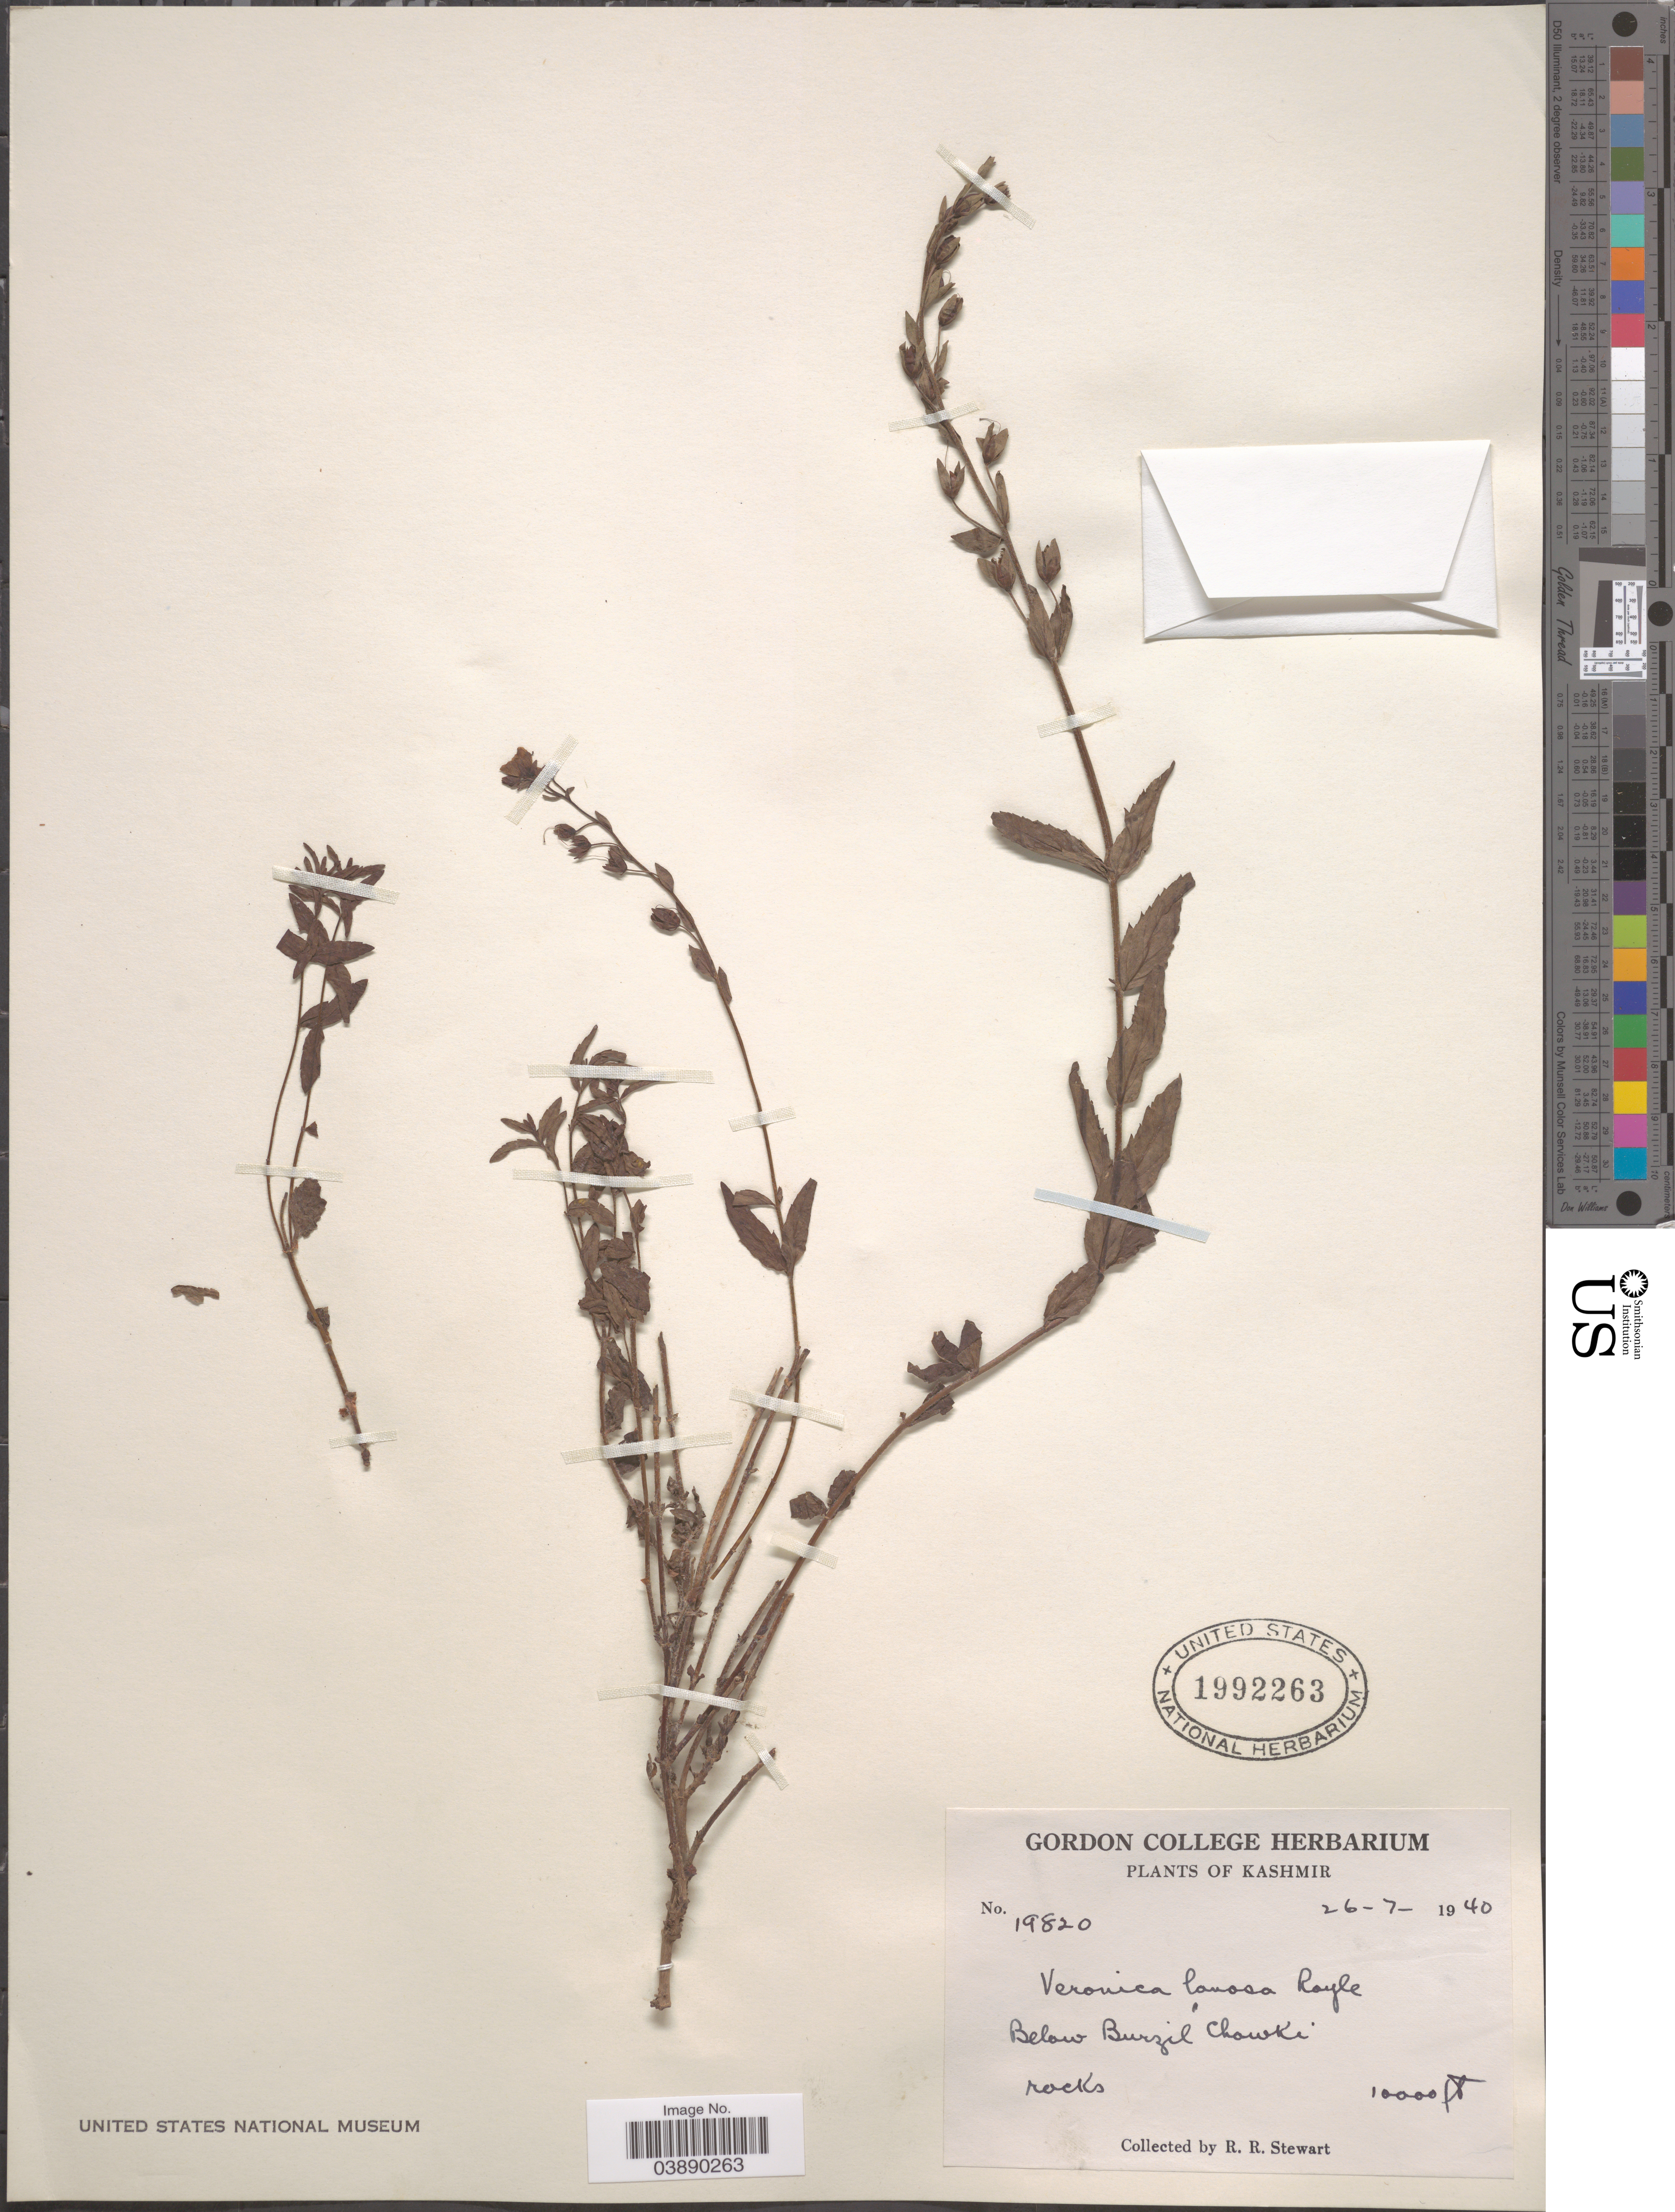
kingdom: Plantae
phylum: Tracheophyta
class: Magnoliopsida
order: Lamiales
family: Plantaginaceae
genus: Veronica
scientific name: Veronica lanosa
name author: Royle ex Benth.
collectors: R. Stewart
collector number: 19820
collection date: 1940-07-26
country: India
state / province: Jammu and Kashmir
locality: Kashmir. Below Burzil Chowki.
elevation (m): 3048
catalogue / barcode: US 1992263